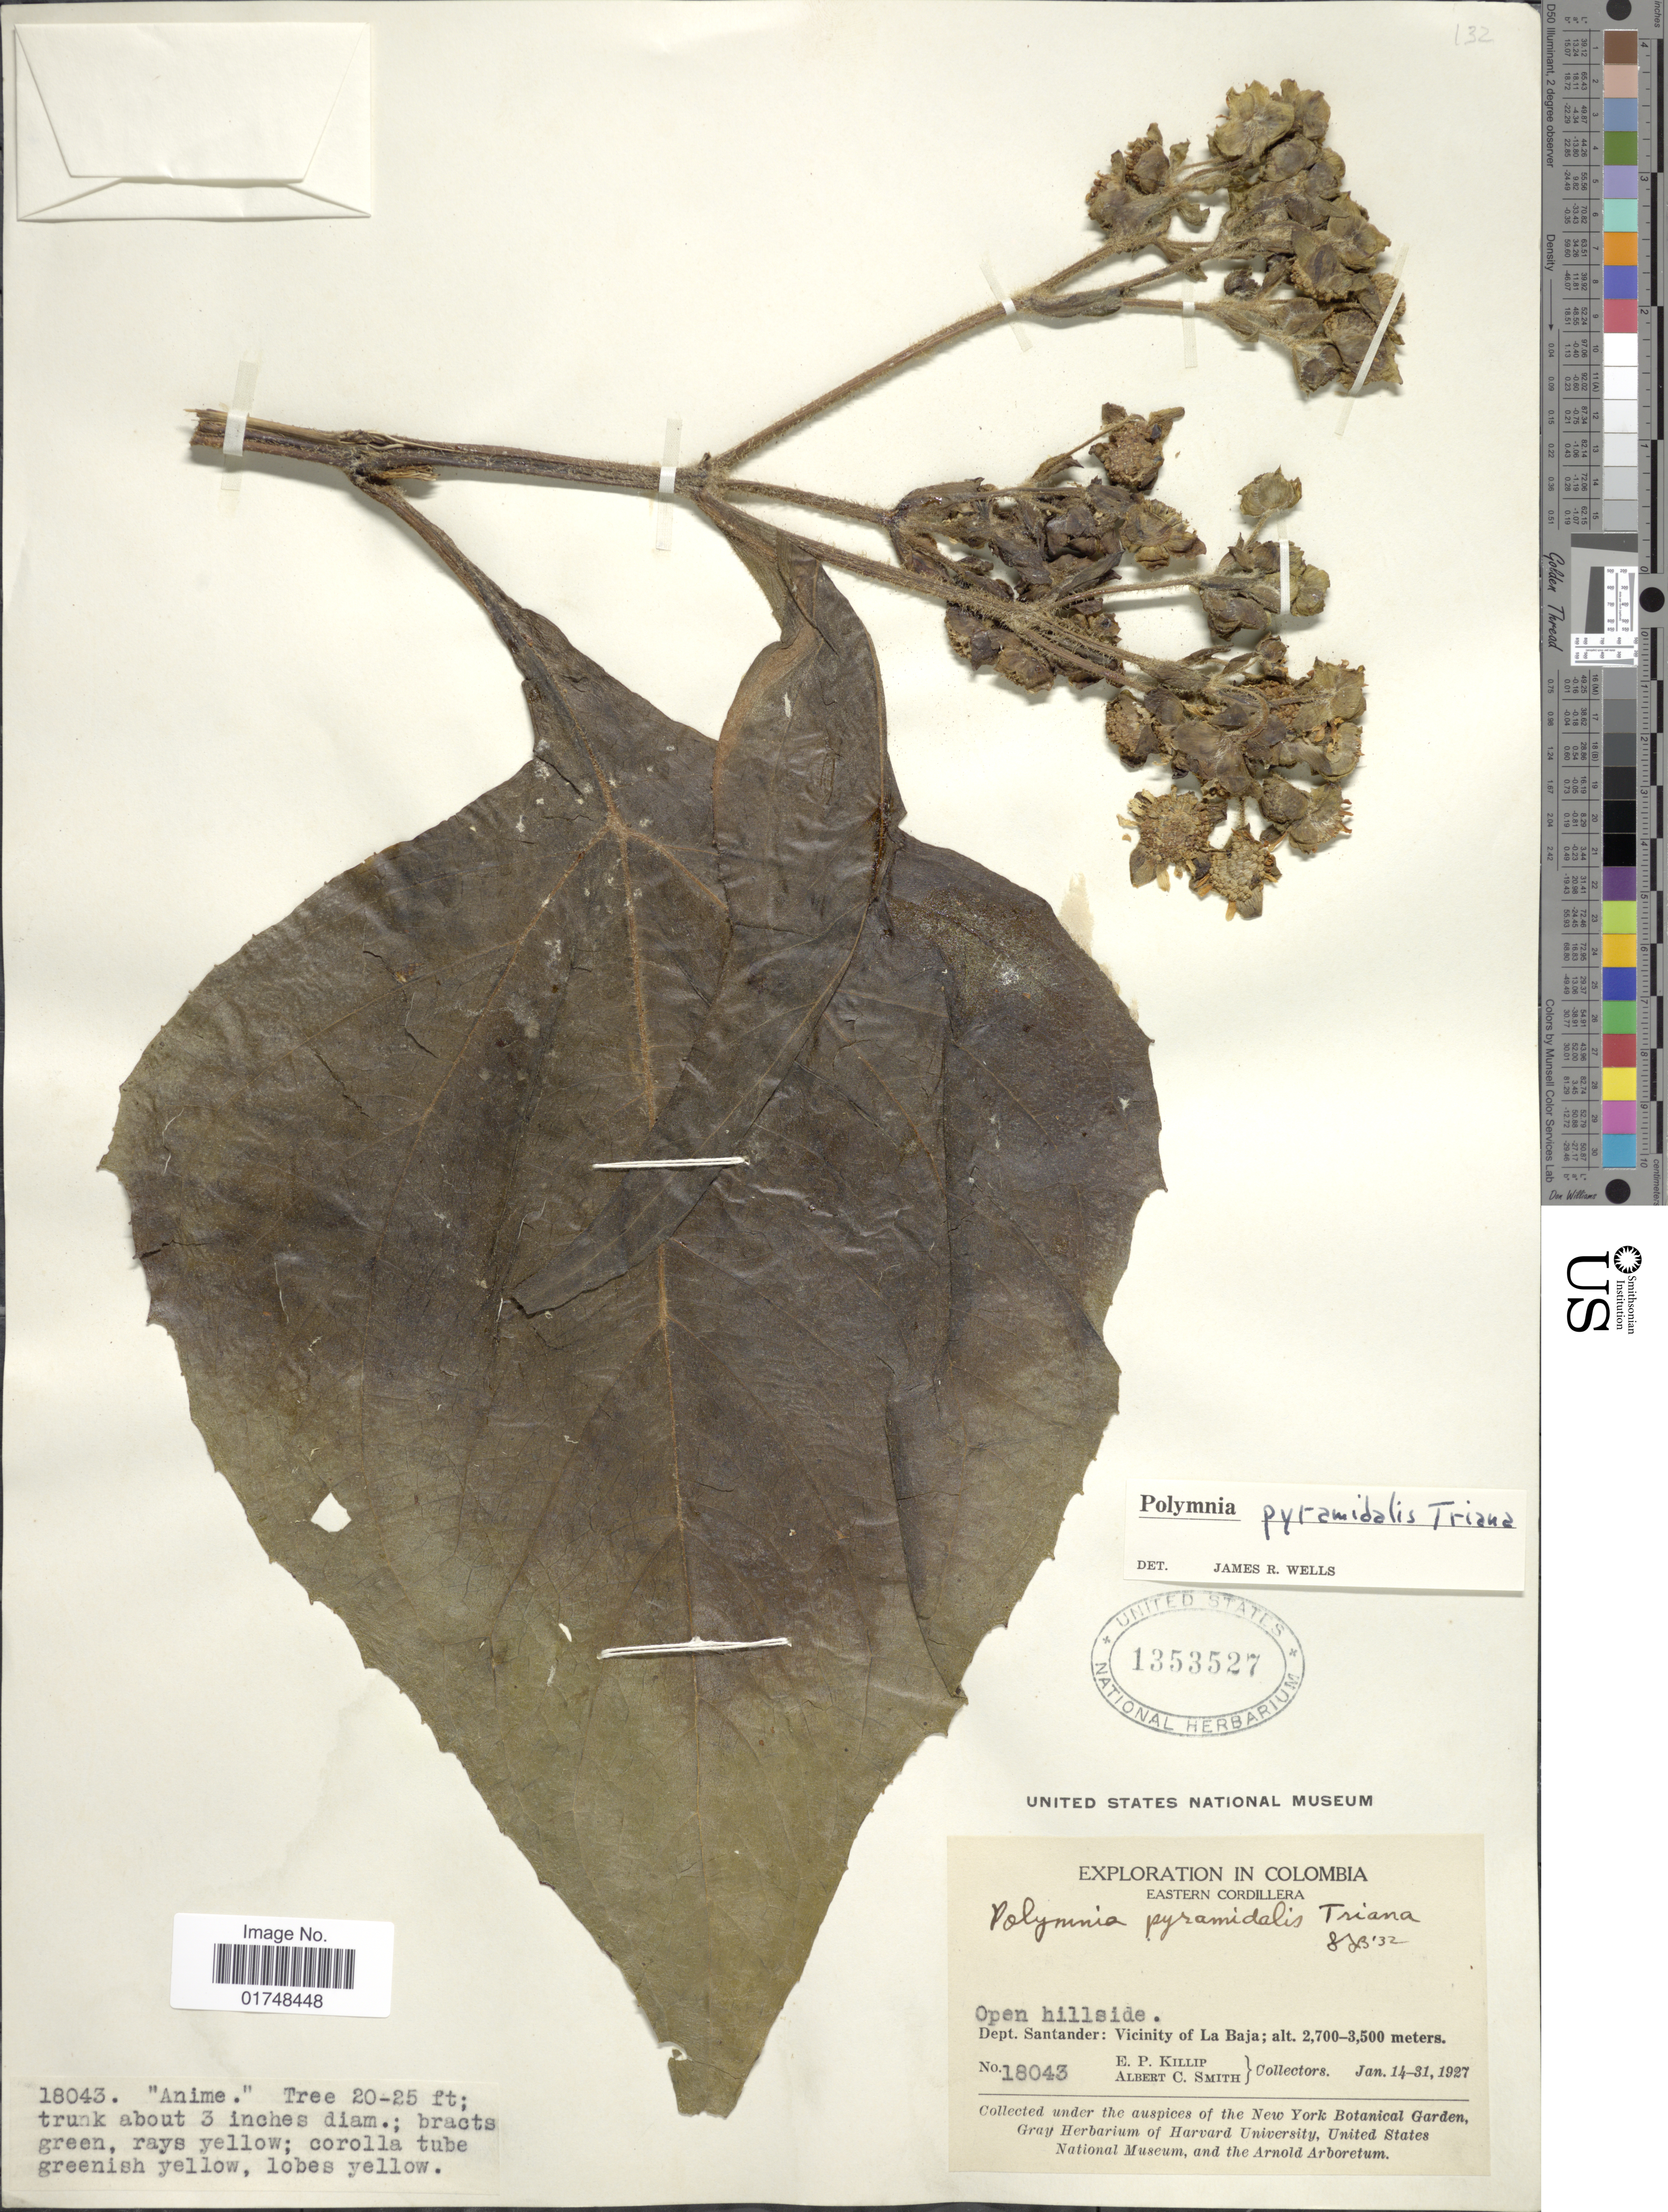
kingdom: Plantae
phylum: Tracheophyta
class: Magnoliopsida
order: Asterales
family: Asteraceae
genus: Smallanthus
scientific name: Smallanthus pyramidalis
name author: (Triana) H. Rob.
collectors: E. P. Killip & A. C. Smith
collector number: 18043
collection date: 1927-01-14/1927-01-31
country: Colombia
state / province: Santander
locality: Eastern Cordillera, Vicinity of La Baja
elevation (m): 2700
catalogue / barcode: US 1353527